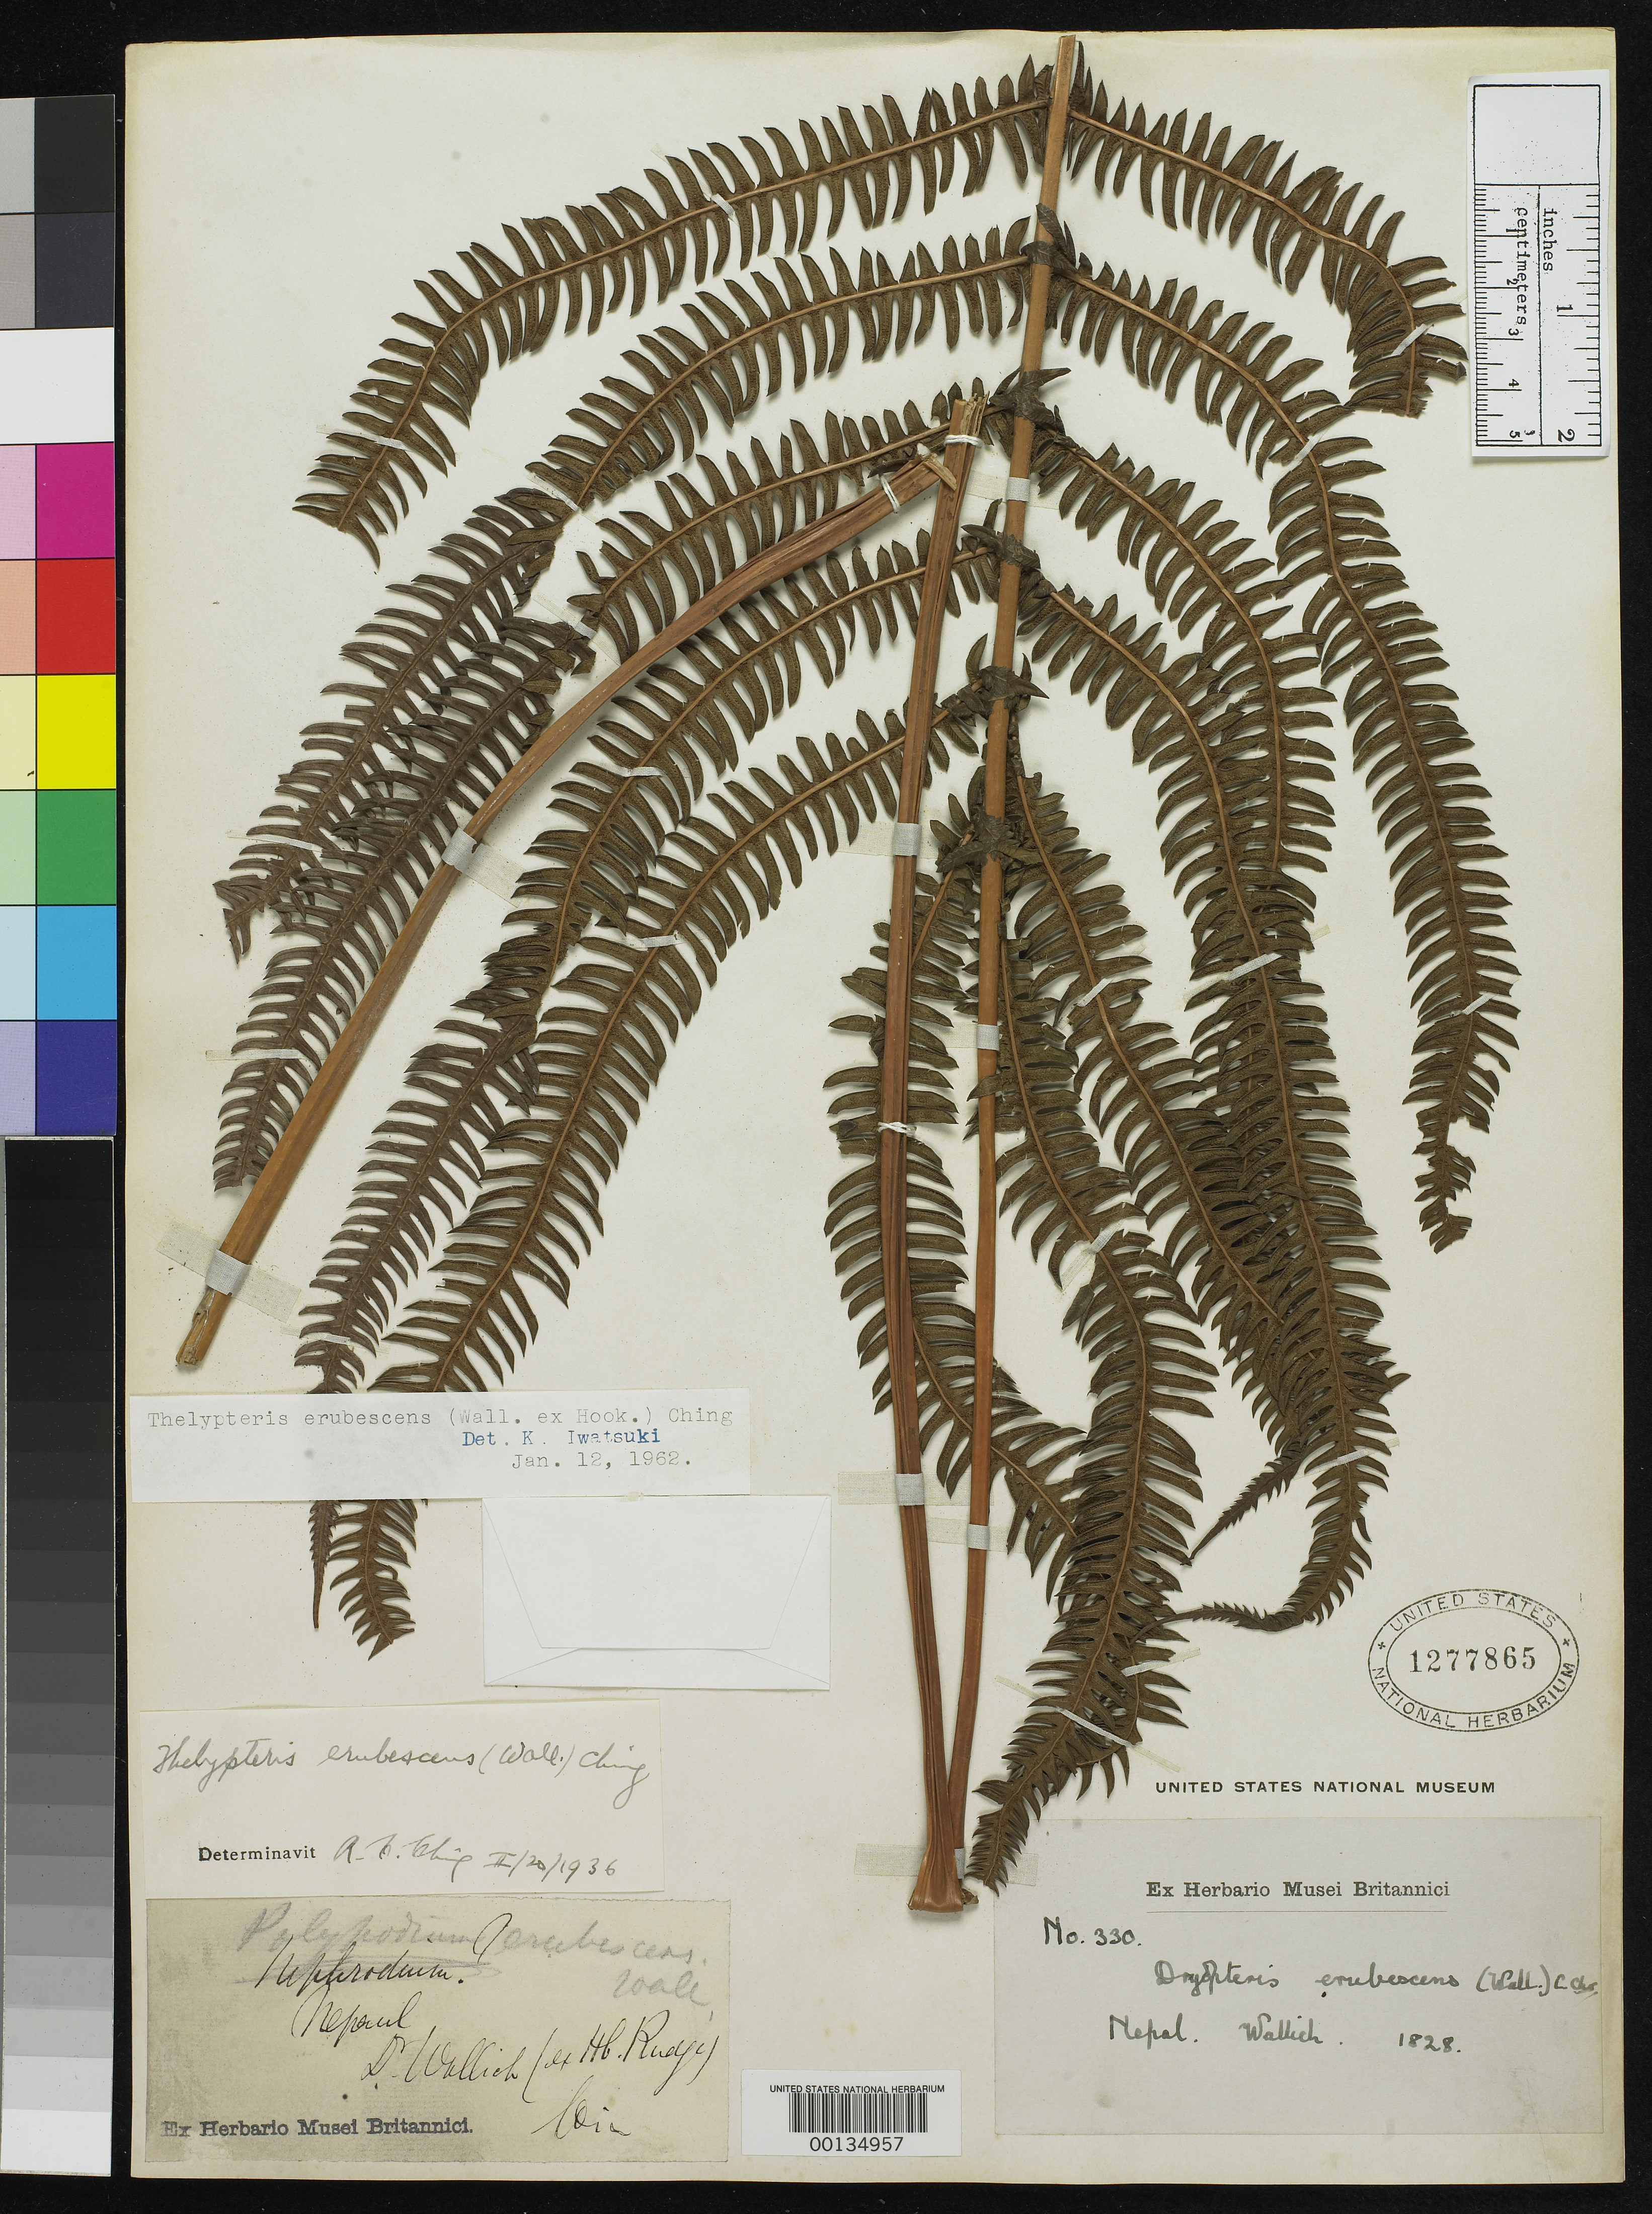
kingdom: Plantae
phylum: Tracheophyta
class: Polypodiopsida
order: Polypodiales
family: Polypodiaceae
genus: Polypodium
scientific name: Polypodium erubescens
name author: Wall. ex Hook.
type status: Type Collection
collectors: N. Wallich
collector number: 330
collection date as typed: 1828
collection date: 1828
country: Nepal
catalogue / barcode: US 1277865